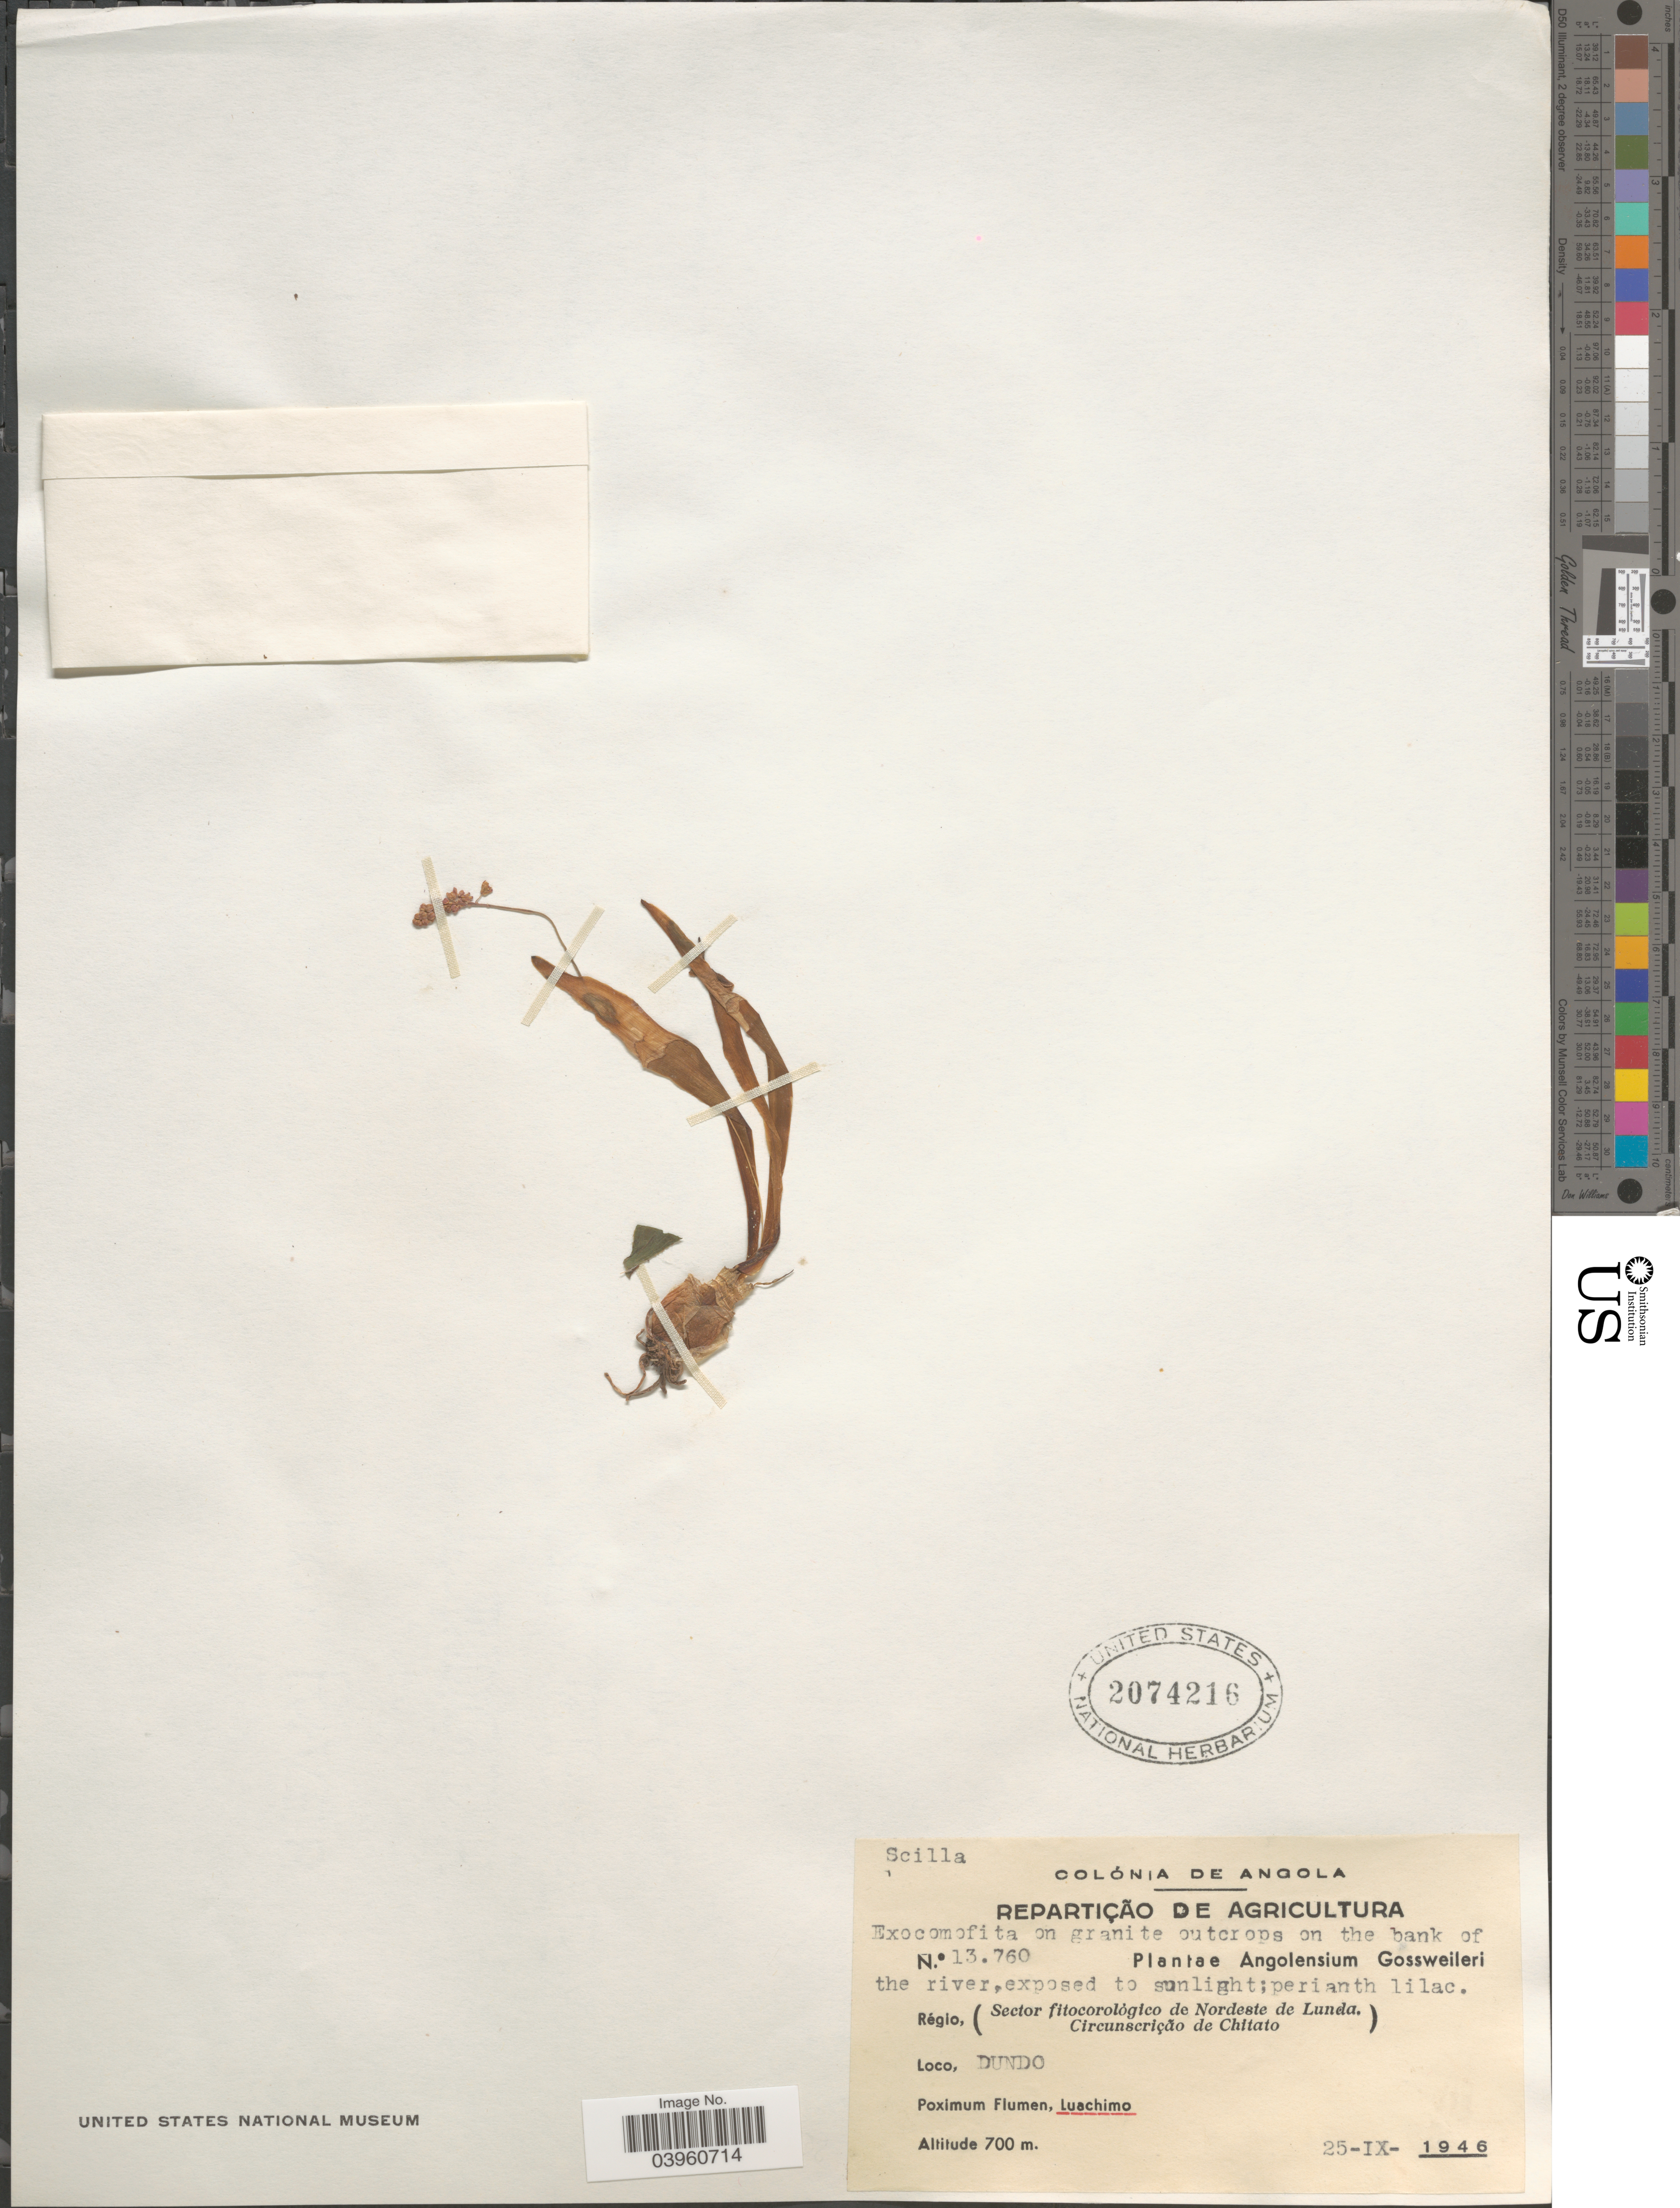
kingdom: Plantae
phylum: Tracheophyta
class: Liliopsida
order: Asparagales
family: Asparagaceae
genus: Scilla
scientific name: Scilla sp.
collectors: -. Gossweiler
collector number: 13760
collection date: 1946-09-25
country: Angola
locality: Colónia de Angola. Régio, (Sector fitocorológico de Nordeste de Lunda. Circunscrição de Chitato). Dundo. Luachimo.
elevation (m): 700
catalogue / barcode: US 2074216